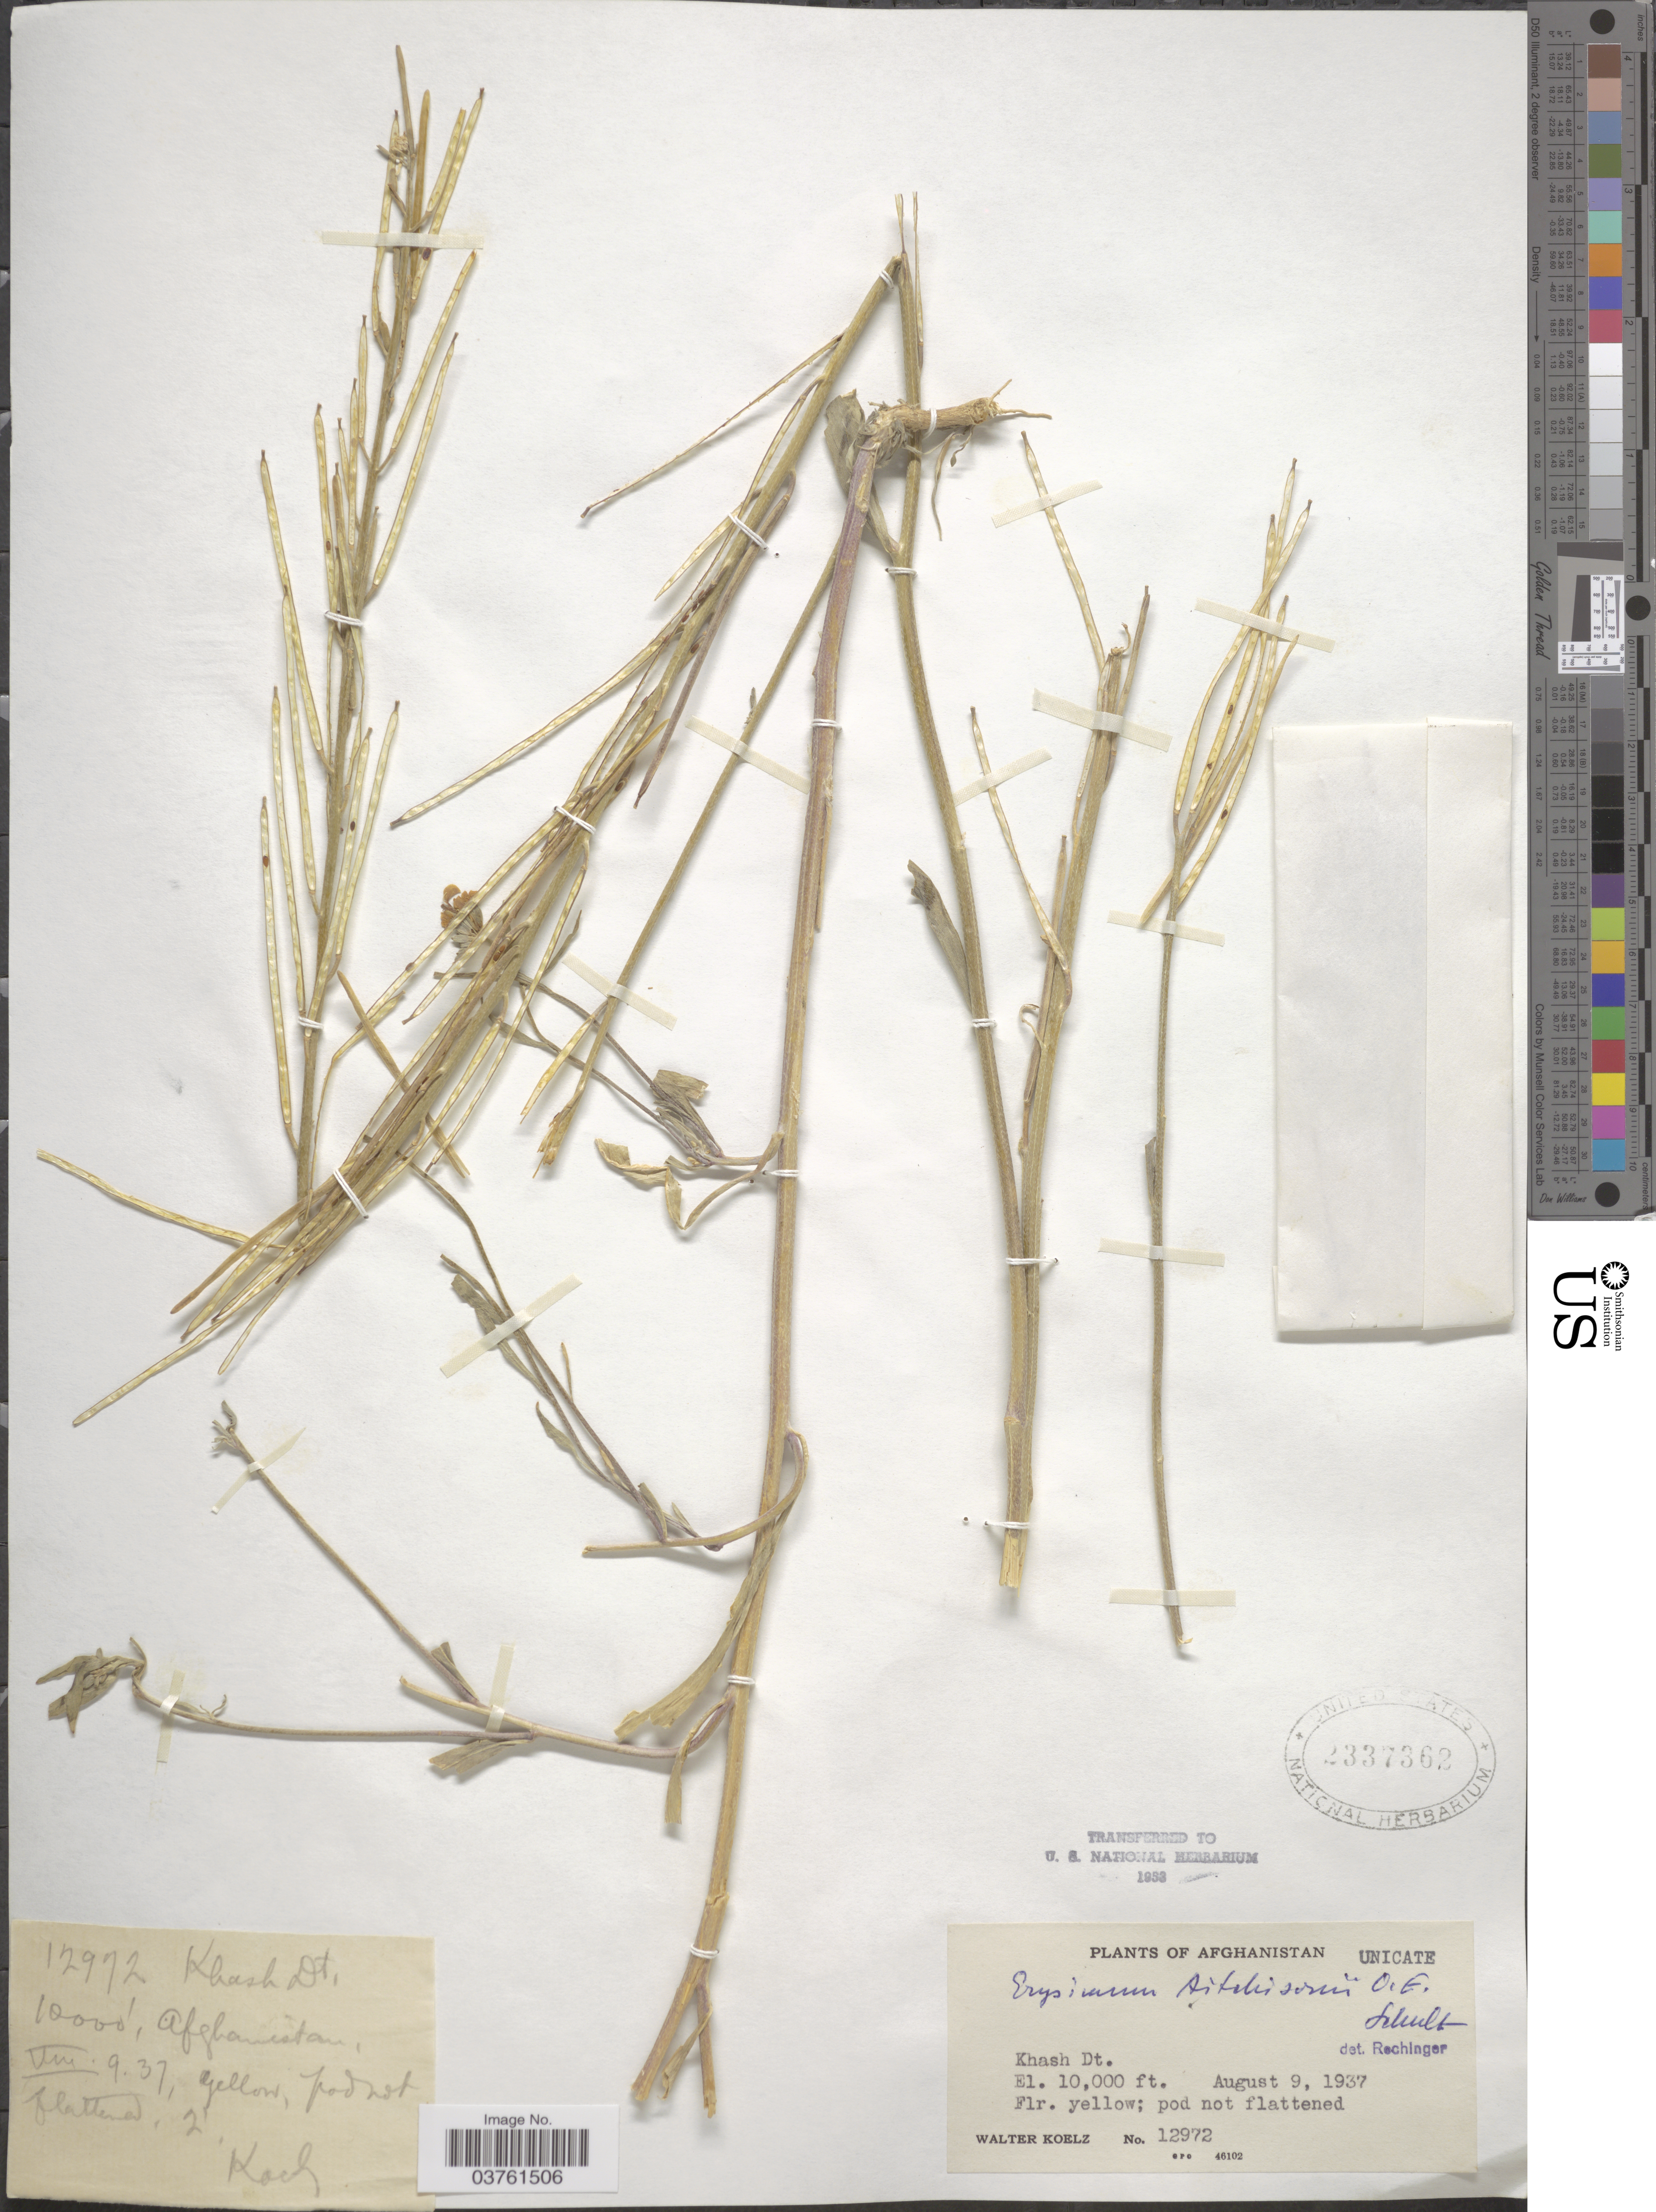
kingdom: Plantae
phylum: Tracheophyta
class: Magnoliopsida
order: Brassicales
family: Brassicaceae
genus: Erysimum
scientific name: Erysimum aitchisonii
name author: O.E. Schulz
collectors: W. N. Koelz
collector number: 12972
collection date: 1937-08-09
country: Afghanistan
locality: Khash Dt.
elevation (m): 3048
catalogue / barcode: US 2337362